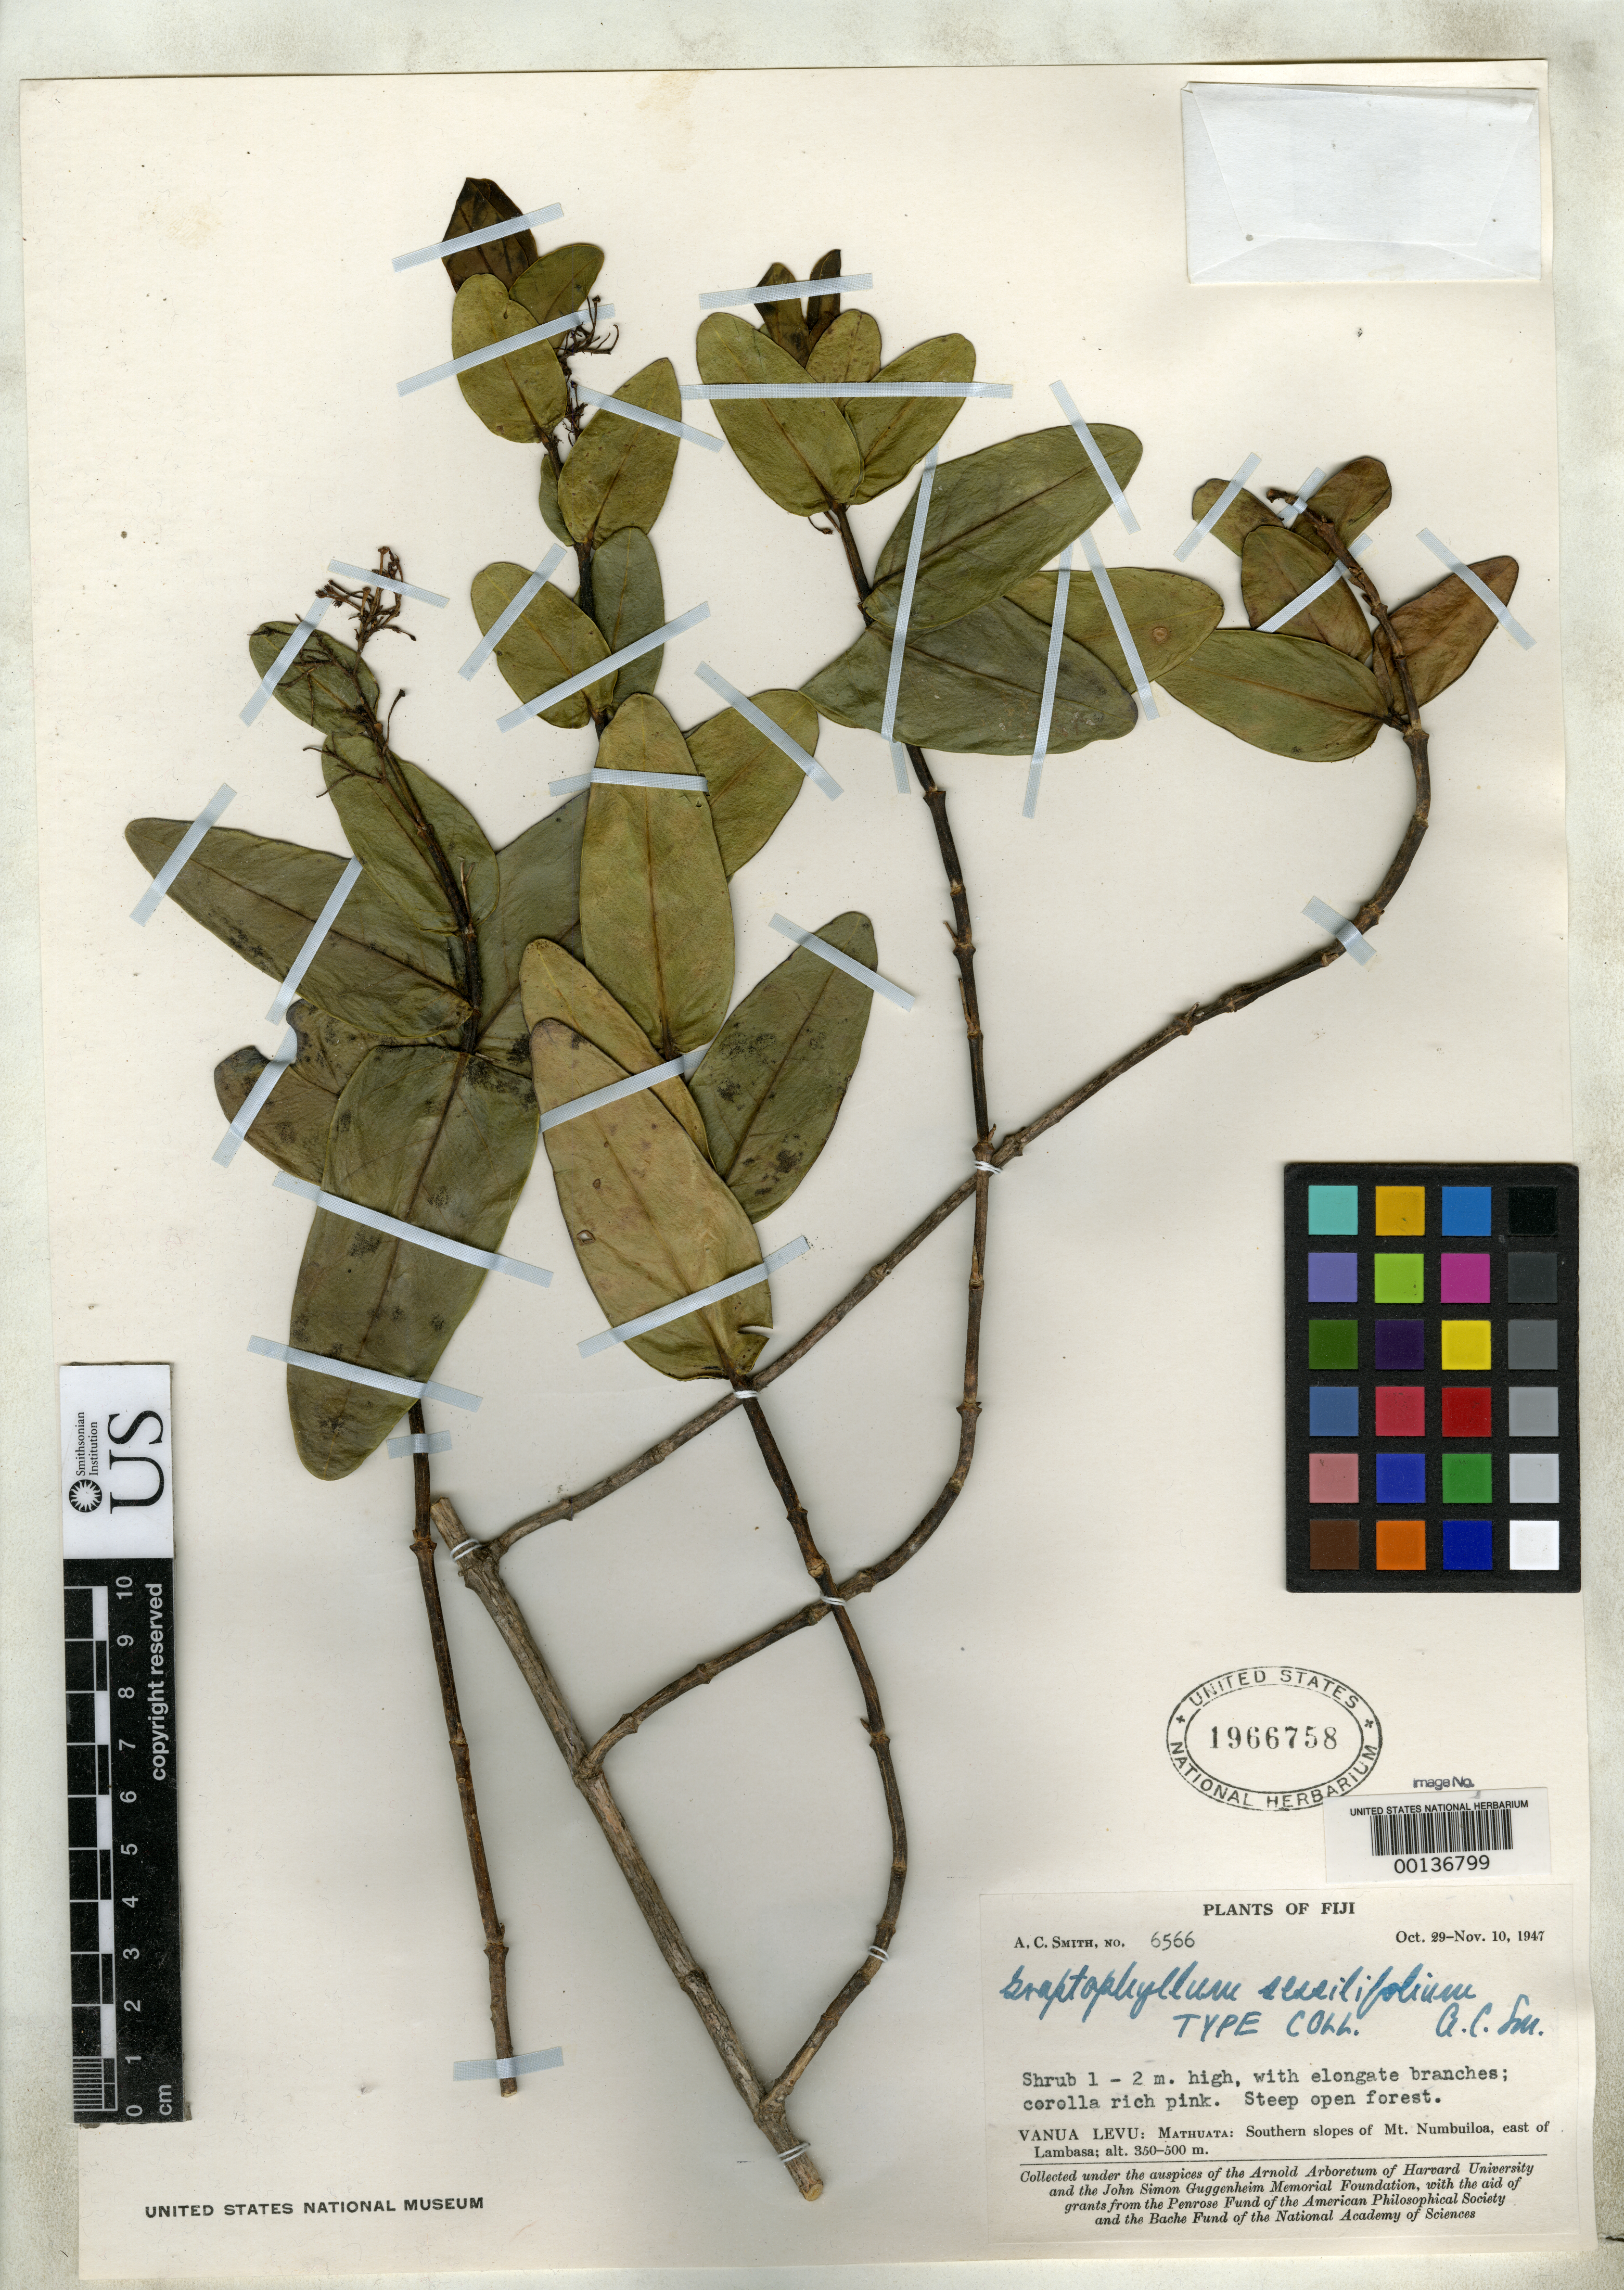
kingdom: Plantae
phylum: Tracheophyta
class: Magnoliopsida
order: Lamiales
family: Acanthaceae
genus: Graptophyllum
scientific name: Graptophyllum sessilifolium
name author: A.C. Sm.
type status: Isotype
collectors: A. C. Smith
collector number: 6566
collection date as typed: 10 Nov 1947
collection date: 1947-11-10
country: Fiji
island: Macuata-i-wai [Mathuata-i-wai]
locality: Mathuata, S slopes of Mt. Numbuiloa, E of Lambosa. [Vanua Levu Group]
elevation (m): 350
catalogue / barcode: US 1966758